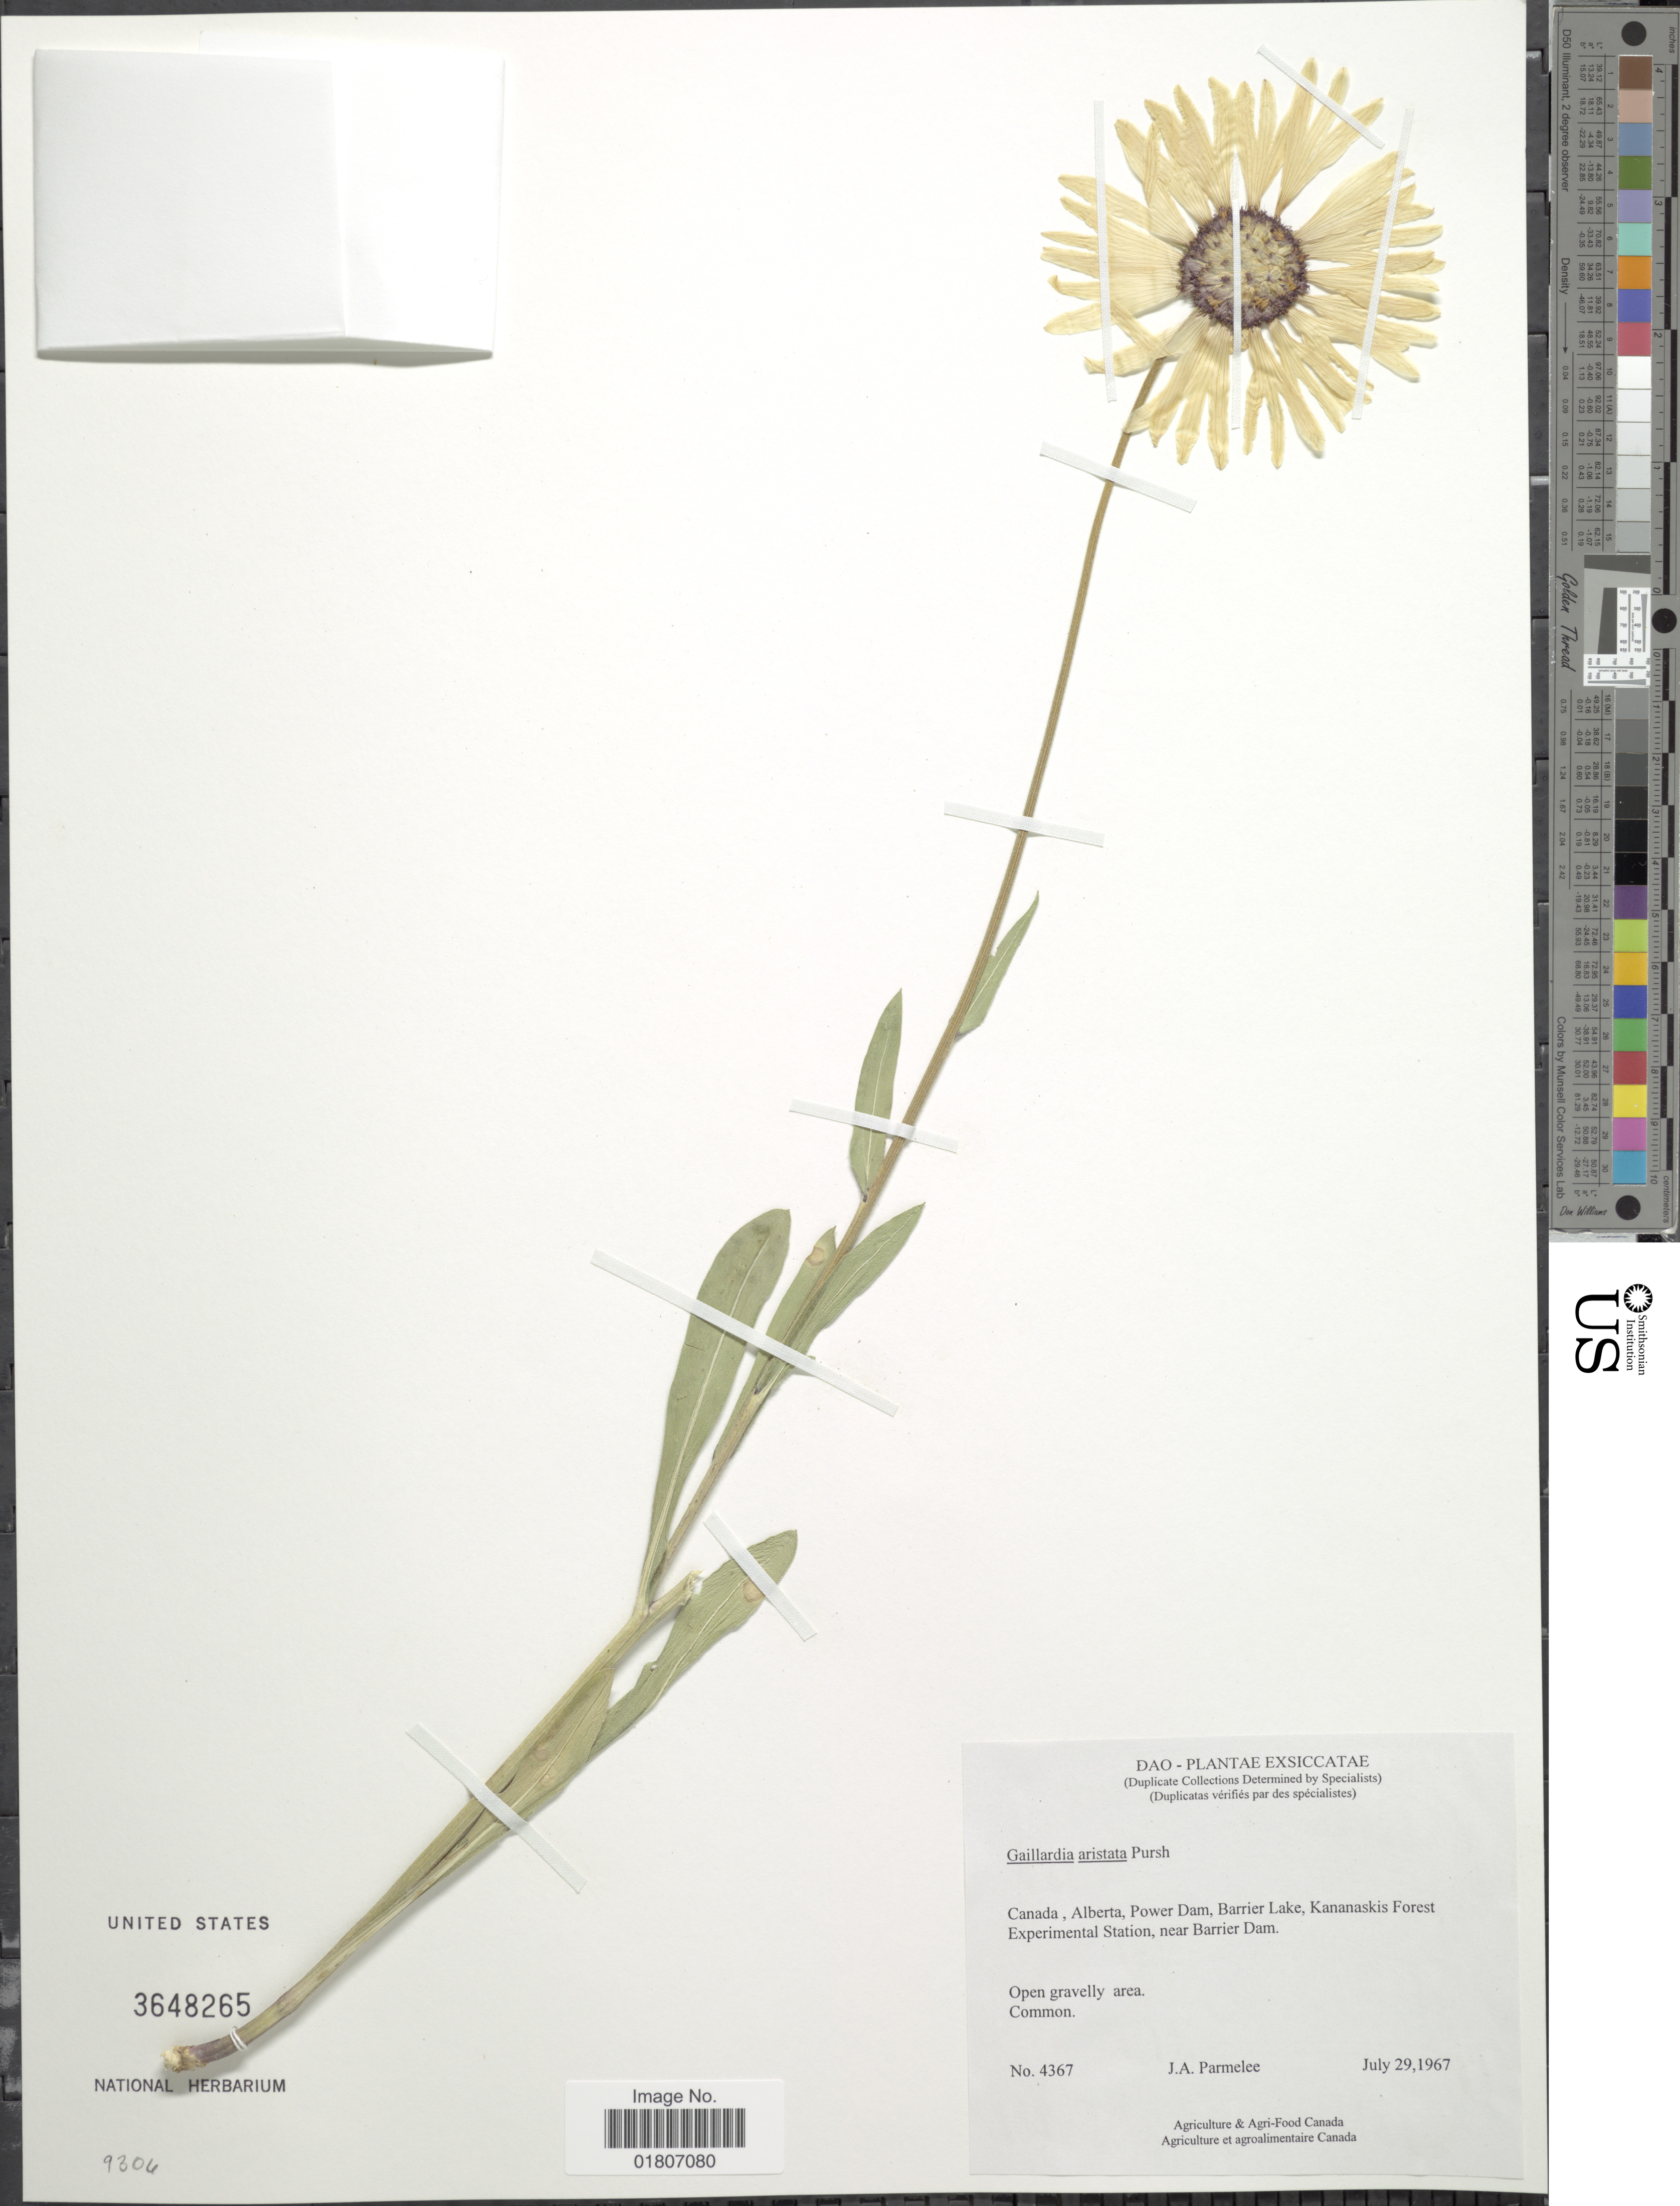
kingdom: Plantae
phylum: Tracheophyta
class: Magnoliopsida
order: Asterales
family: Asteraceae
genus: Gaillardia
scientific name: Gaillardia aristata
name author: Pursh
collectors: J. A. Parmelee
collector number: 4367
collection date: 1967-07-29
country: Canada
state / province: Alberta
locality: Power Dam, Barrier Lake, Kananaskis Forest Experimental Station, near Barrier Dam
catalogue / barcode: US 3648265